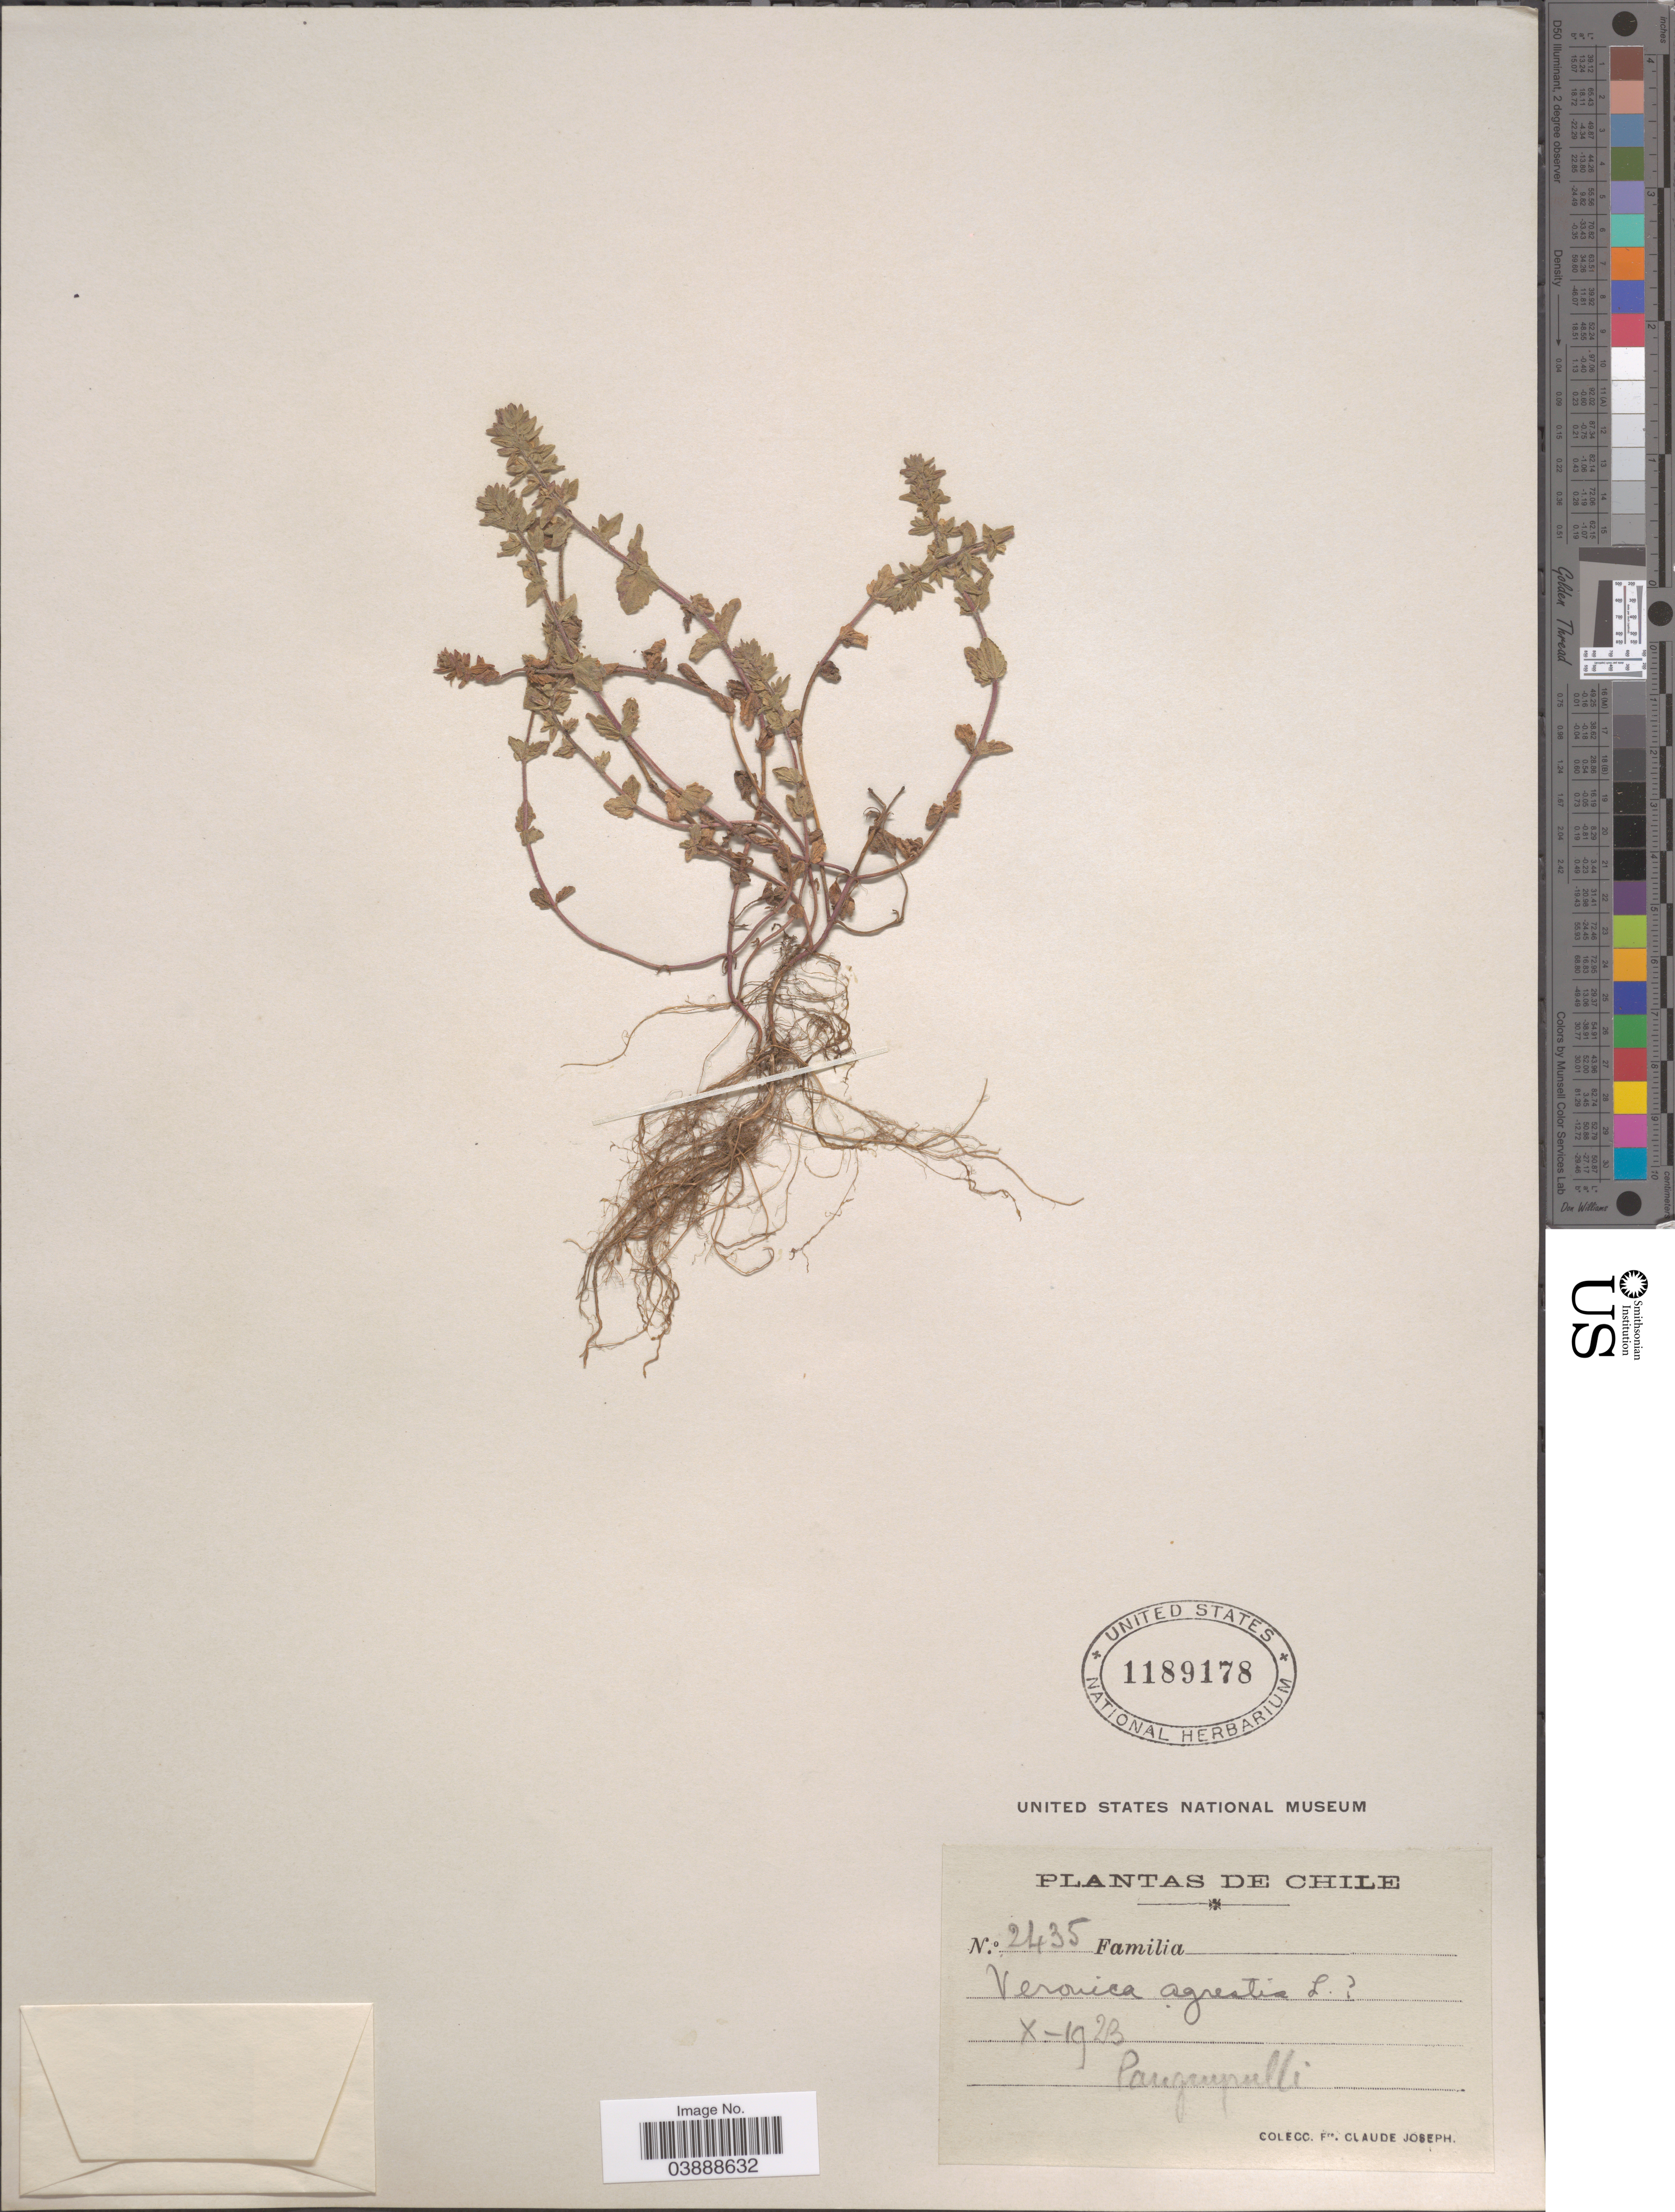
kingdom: Plantae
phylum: Tracheophyta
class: Magnoliopsida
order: Lamiales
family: Plantaginaceae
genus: Veronica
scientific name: Veronica arvensis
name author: L.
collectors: Bro. Claude-Joseph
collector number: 2435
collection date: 1923-10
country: Chile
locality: Panguipulli.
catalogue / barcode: US 1189178